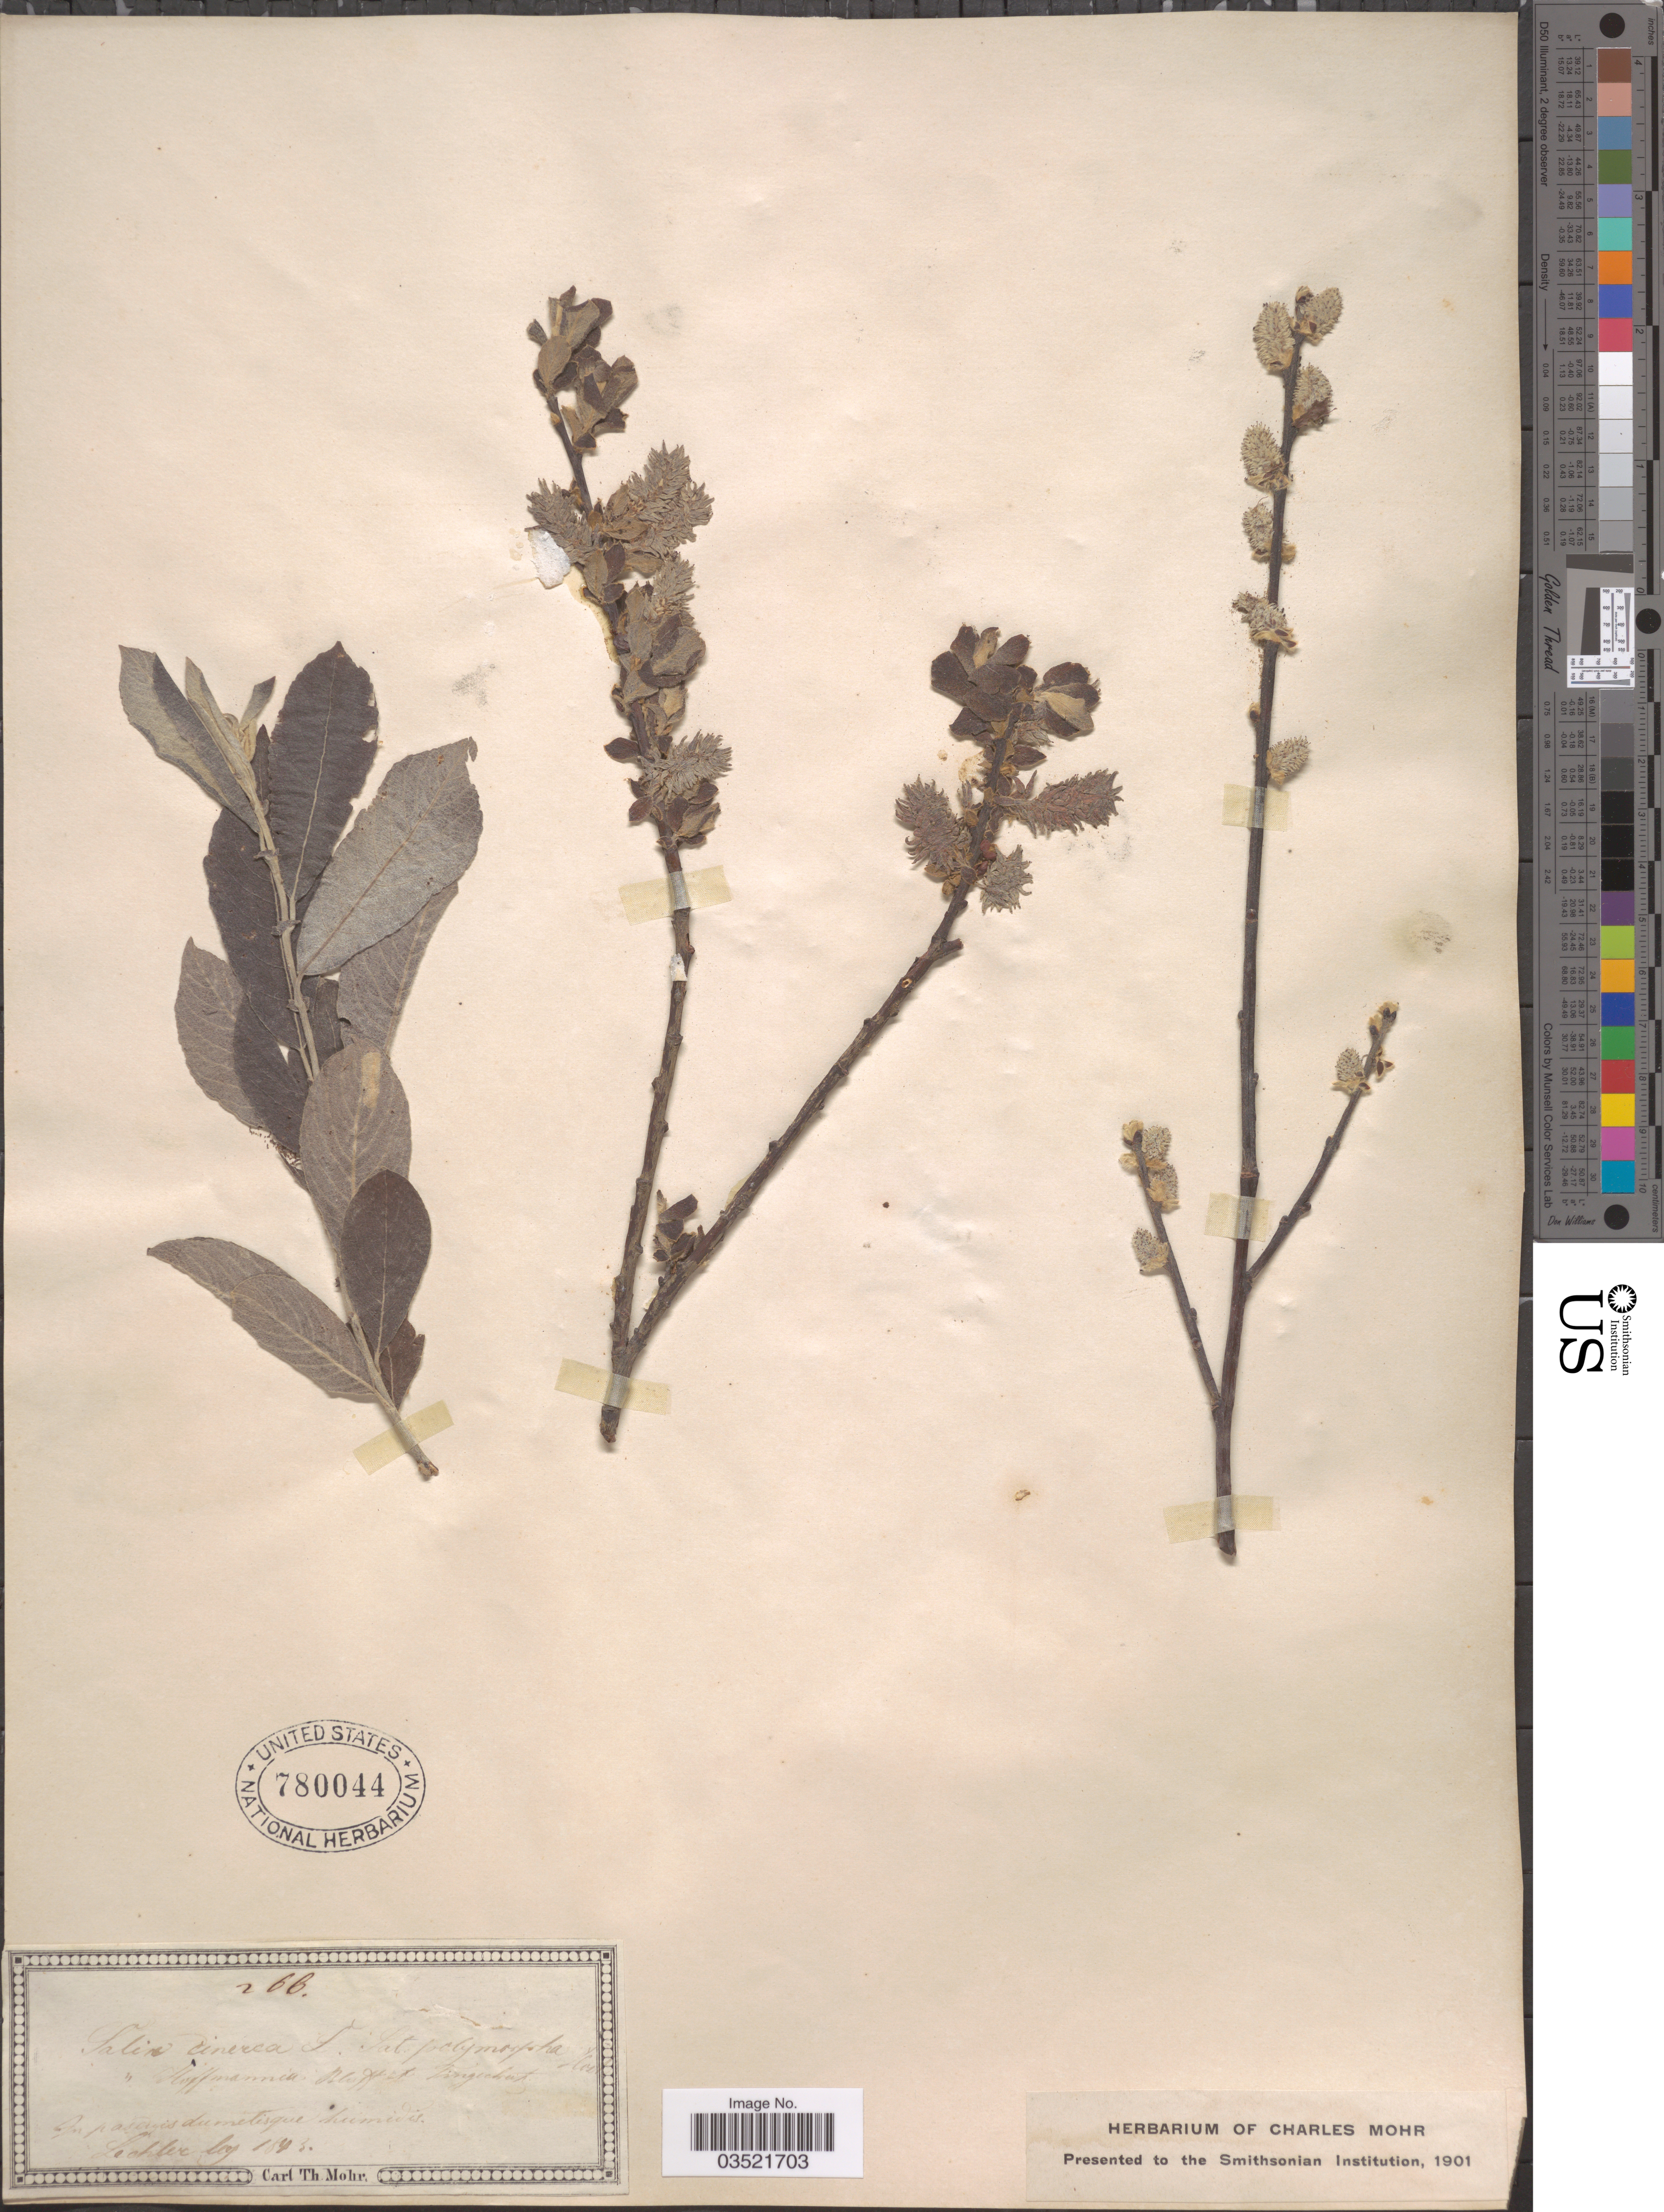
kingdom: Plantae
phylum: Tracheophyta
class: Magnoliopsida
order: Malpighiales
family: Salicaceae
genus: Salix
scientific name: Salix cinerea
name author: L.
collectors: -. Lechler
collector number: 266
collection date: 1843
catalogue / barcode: US 780044